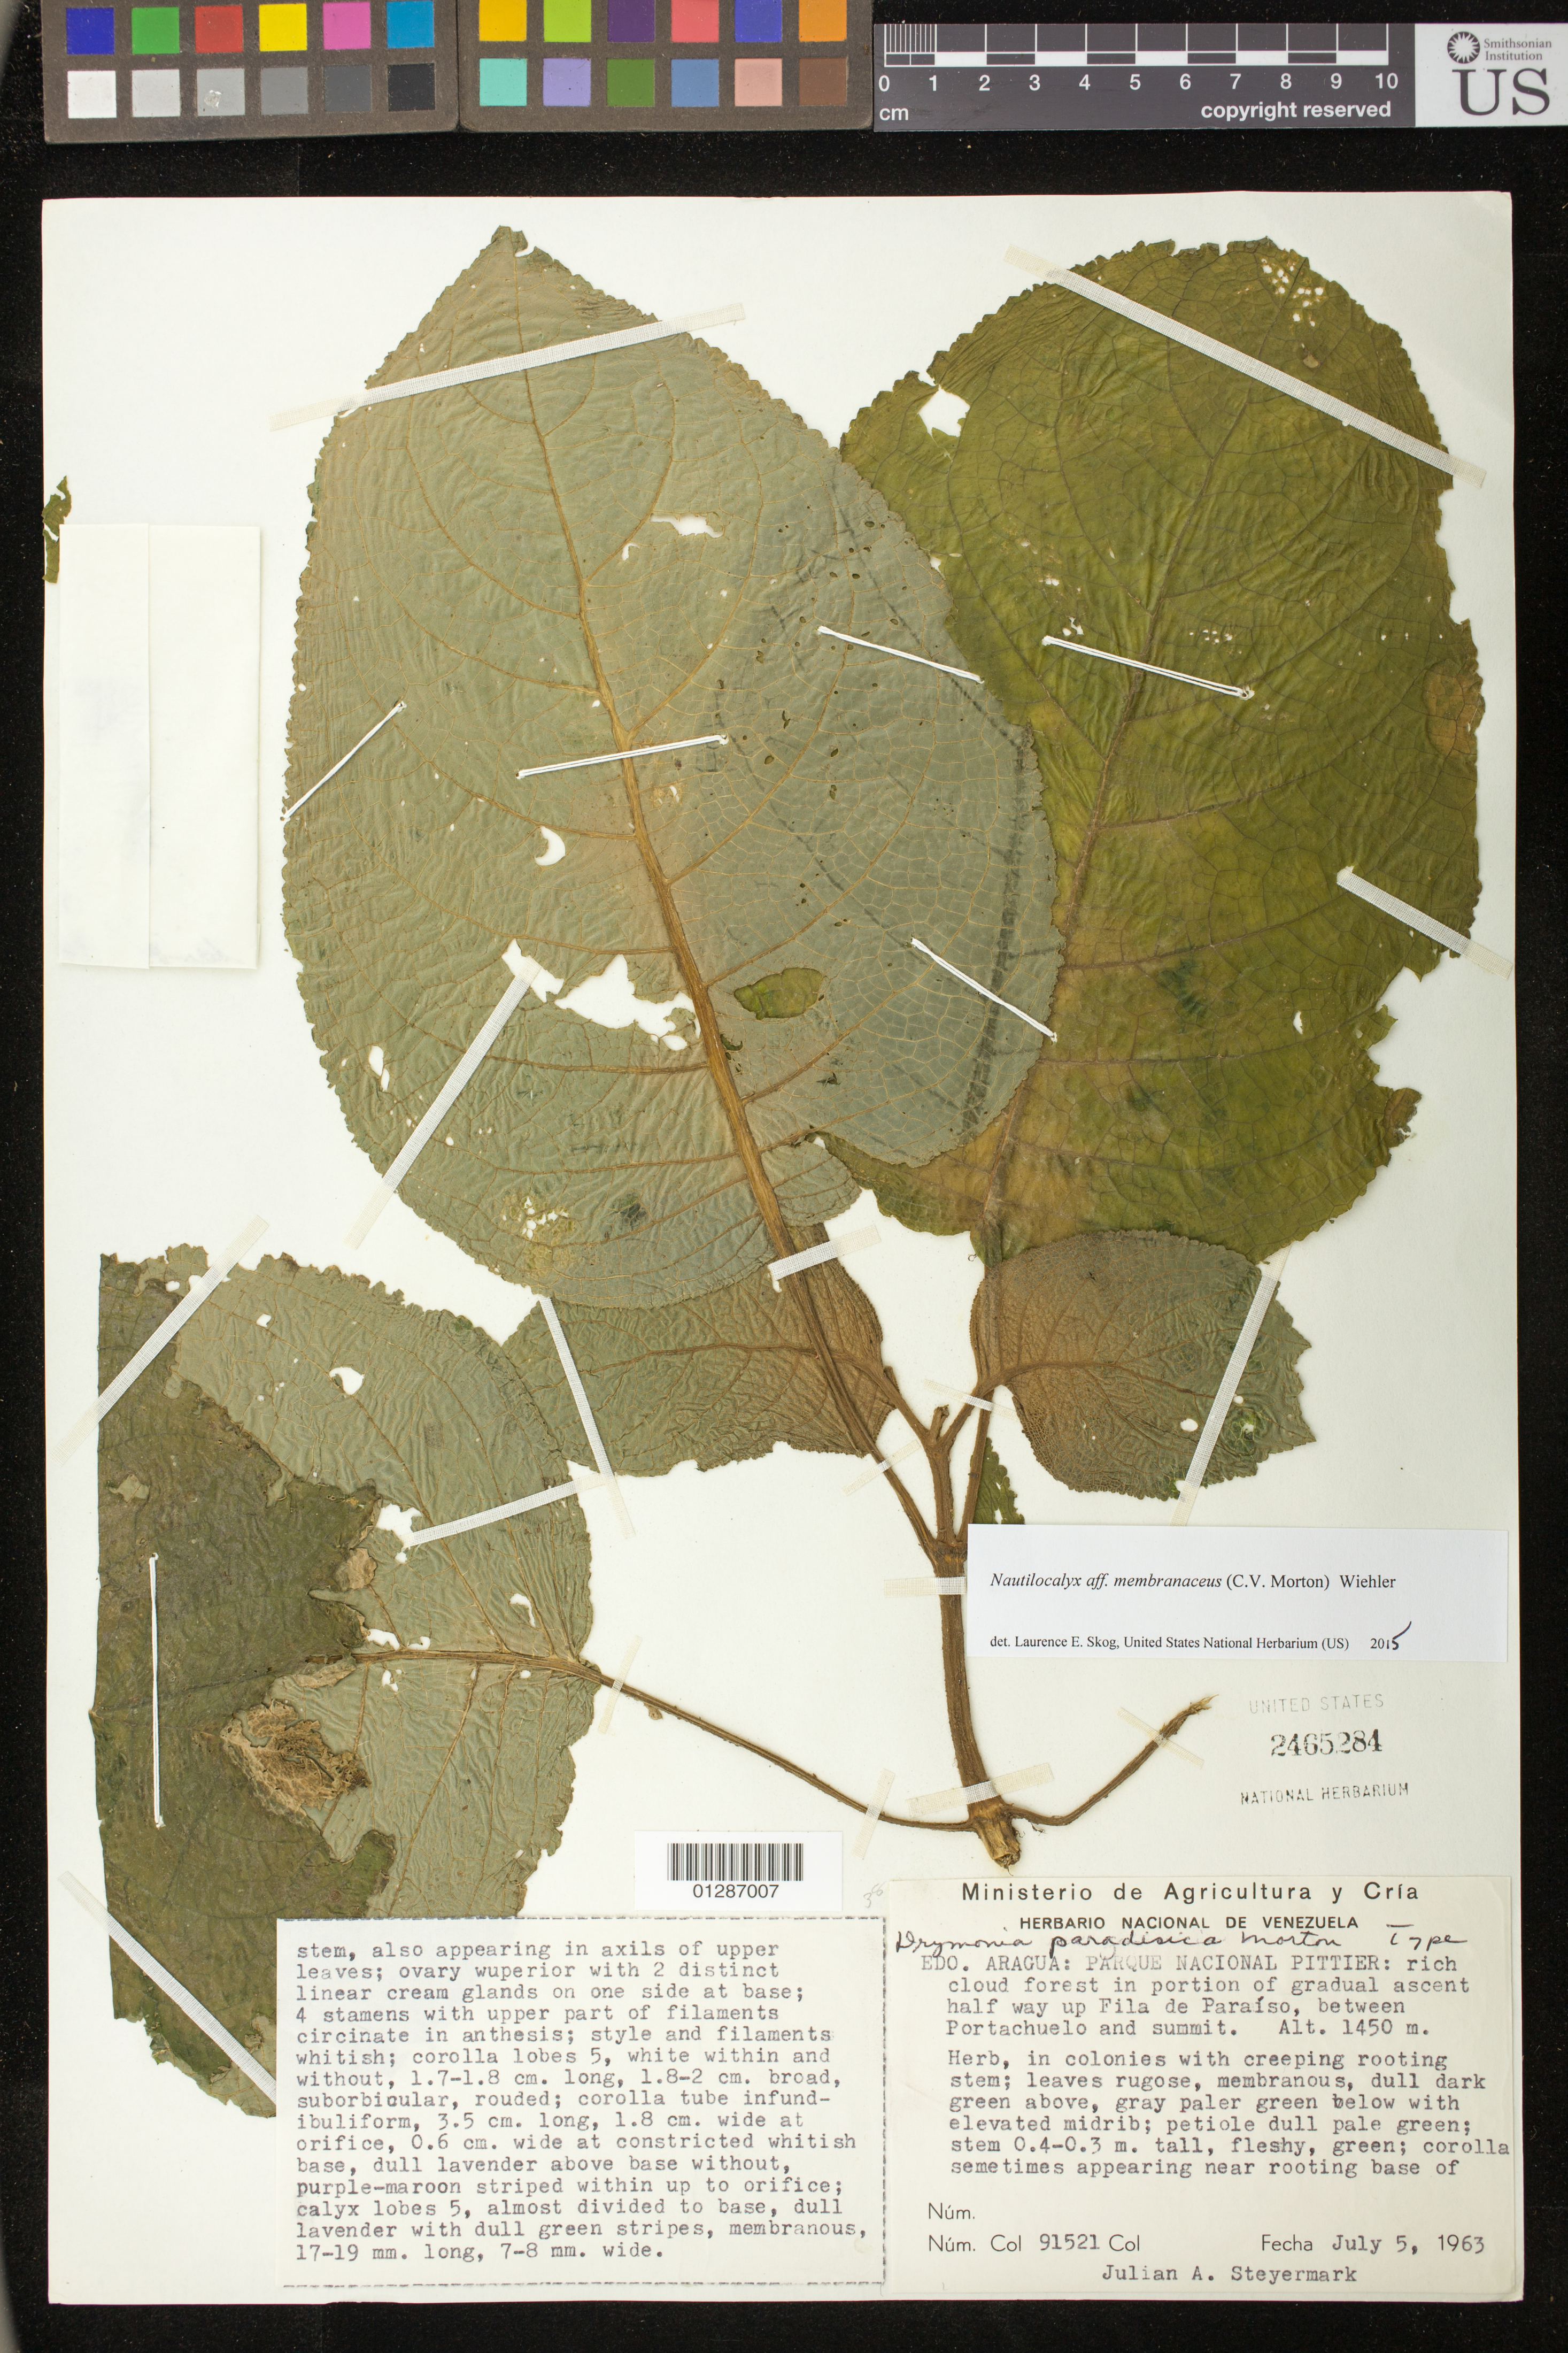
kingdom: Plantae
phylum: Tracheophyta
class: Magnoliopsida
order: Lamiales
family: Gesneriaceae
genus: Nautilocalyx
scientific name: Nautilocalyx membranaceus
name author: (C.V. Morton) Wiehler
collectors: J. Steyermark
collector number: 91521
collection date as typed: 5 Jul 1963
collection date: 1963-07-05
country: Venezuela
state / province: Aragua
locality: Half way up Fila de Paraiso, between Portachuelo and summit. Parque National Pittier.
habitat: Herb.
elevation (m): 1450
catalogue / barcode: US 2465284